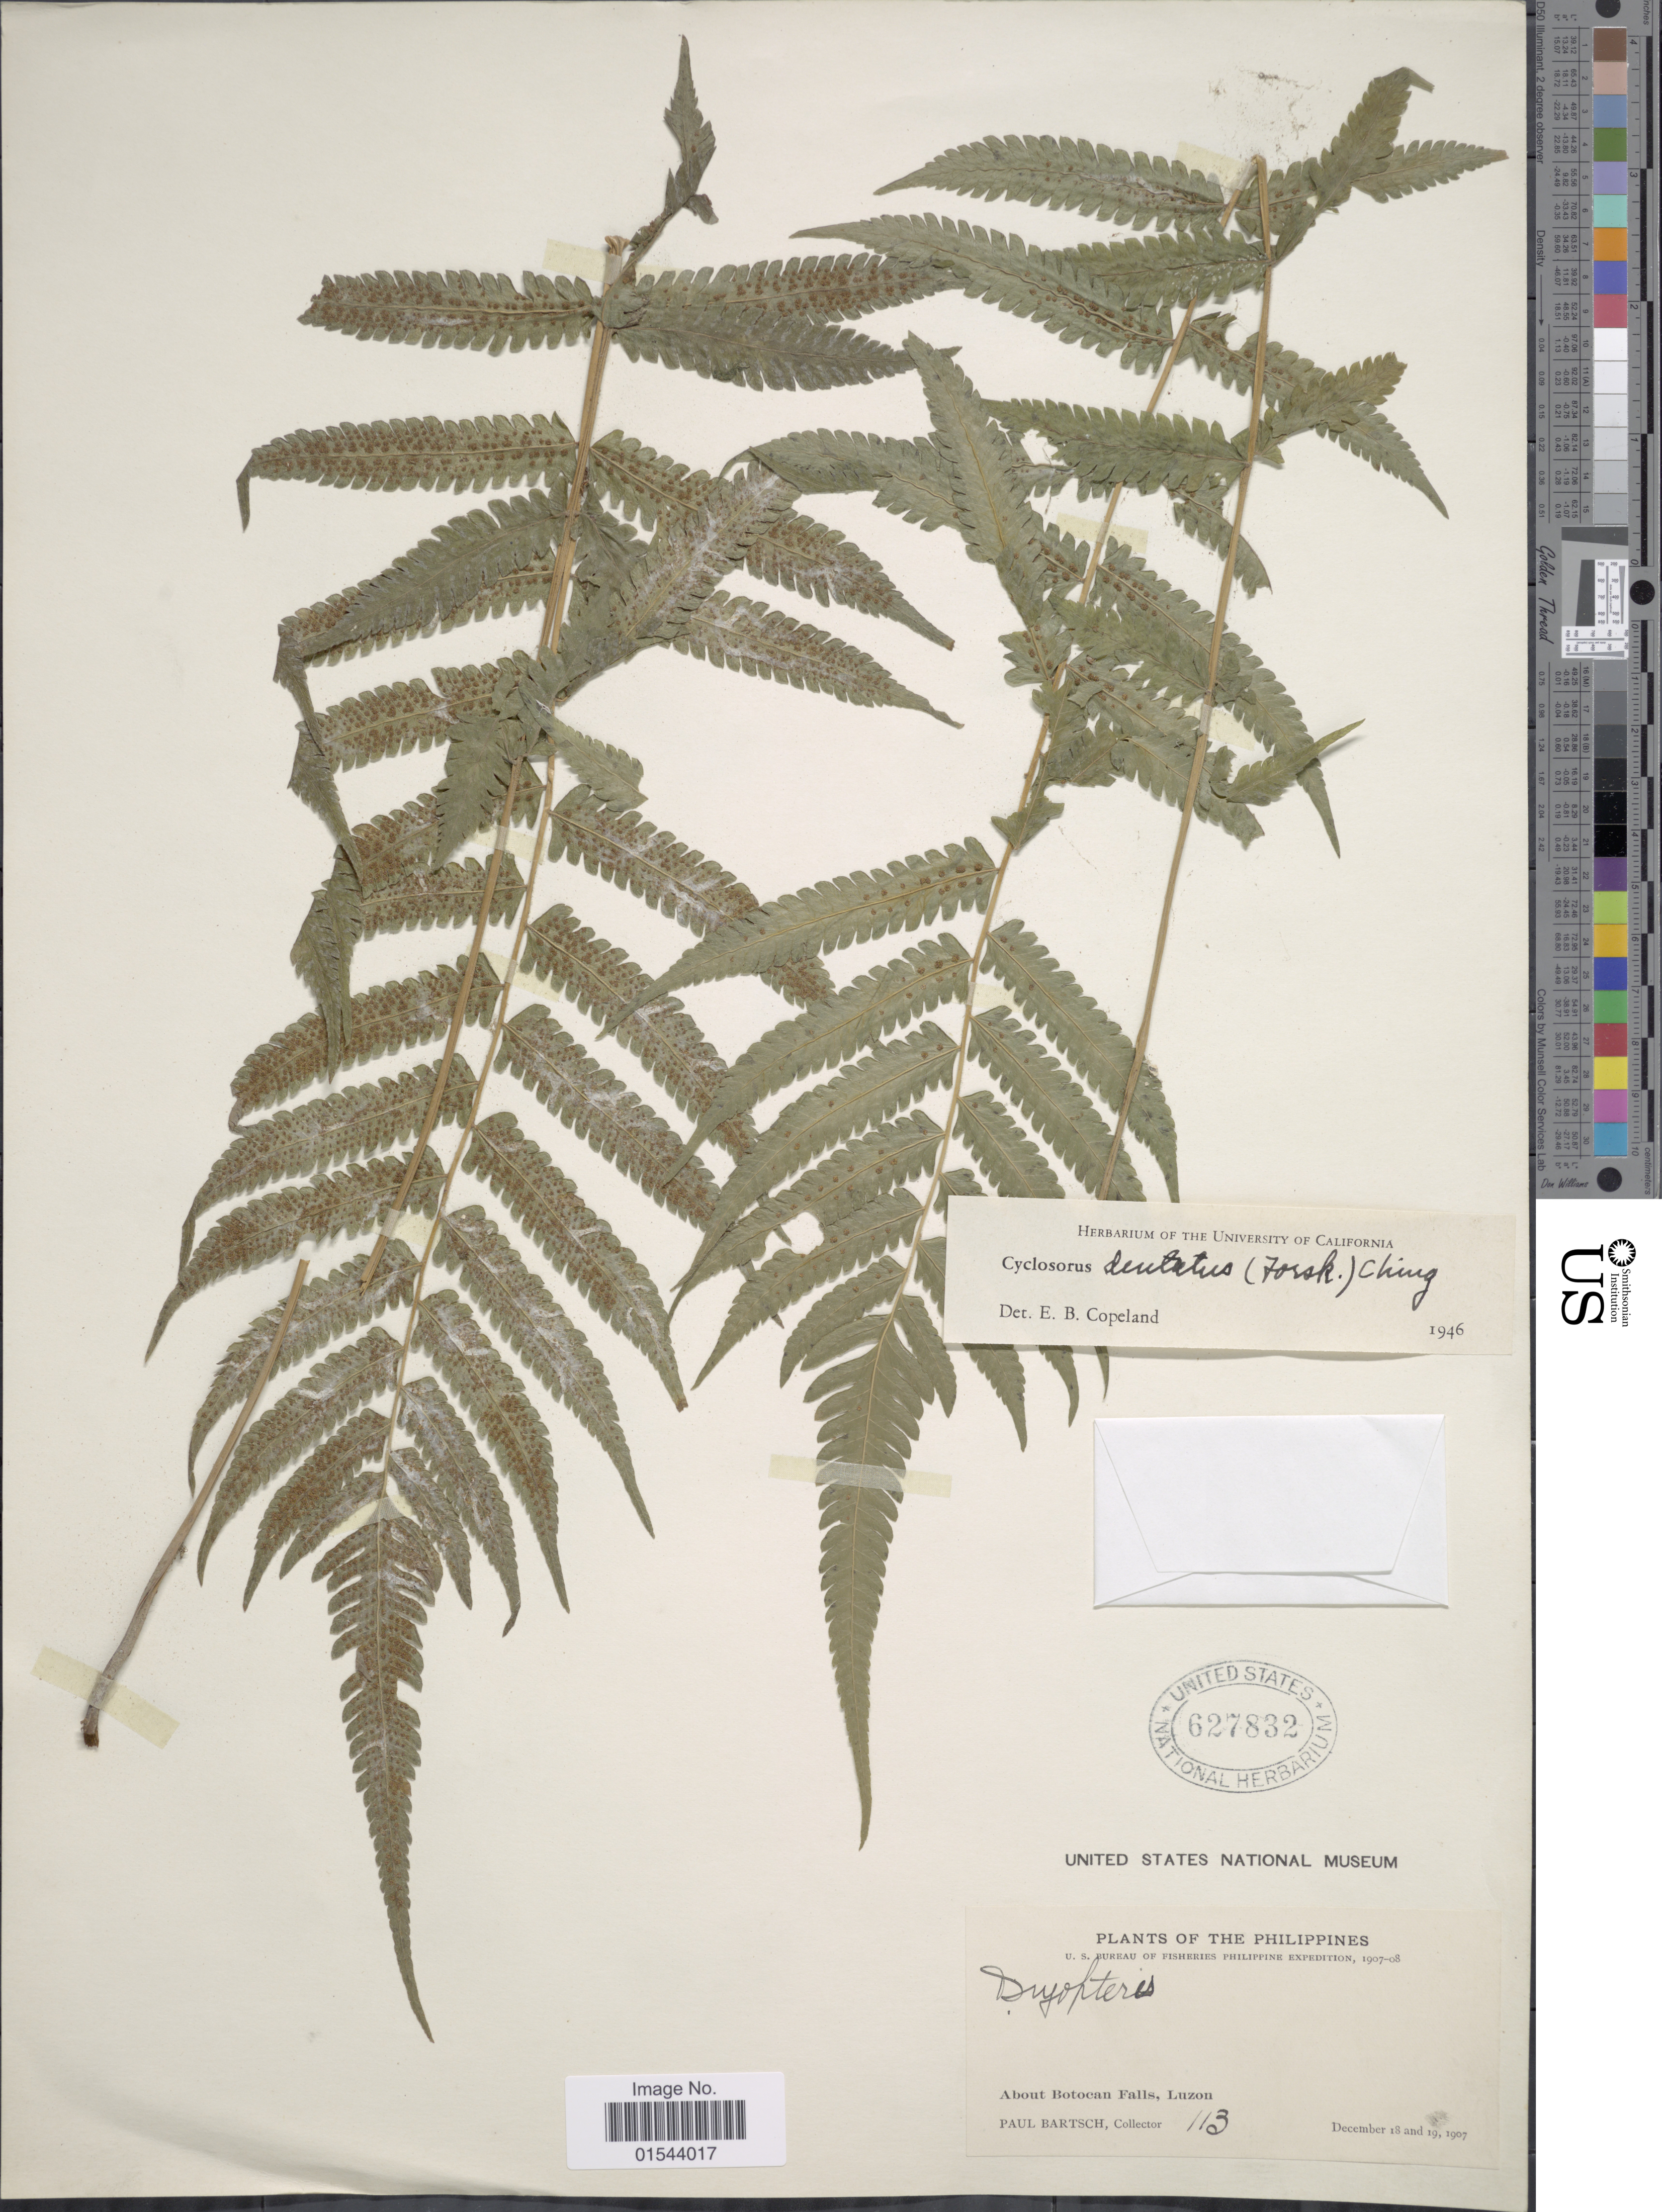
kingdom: Plantae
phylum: Tracheophyta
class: Polypodiopsida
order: Polypodiales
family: Thelypteridaceae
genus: Christella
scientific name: Christella dentata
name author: (Forssk.) Brownsey & Jermy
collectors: P. Bartsch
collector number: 113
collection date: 1907-12-18/1907-12-19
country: Philippines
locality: About Botocan Falls, Luzon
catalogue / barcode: US 627832